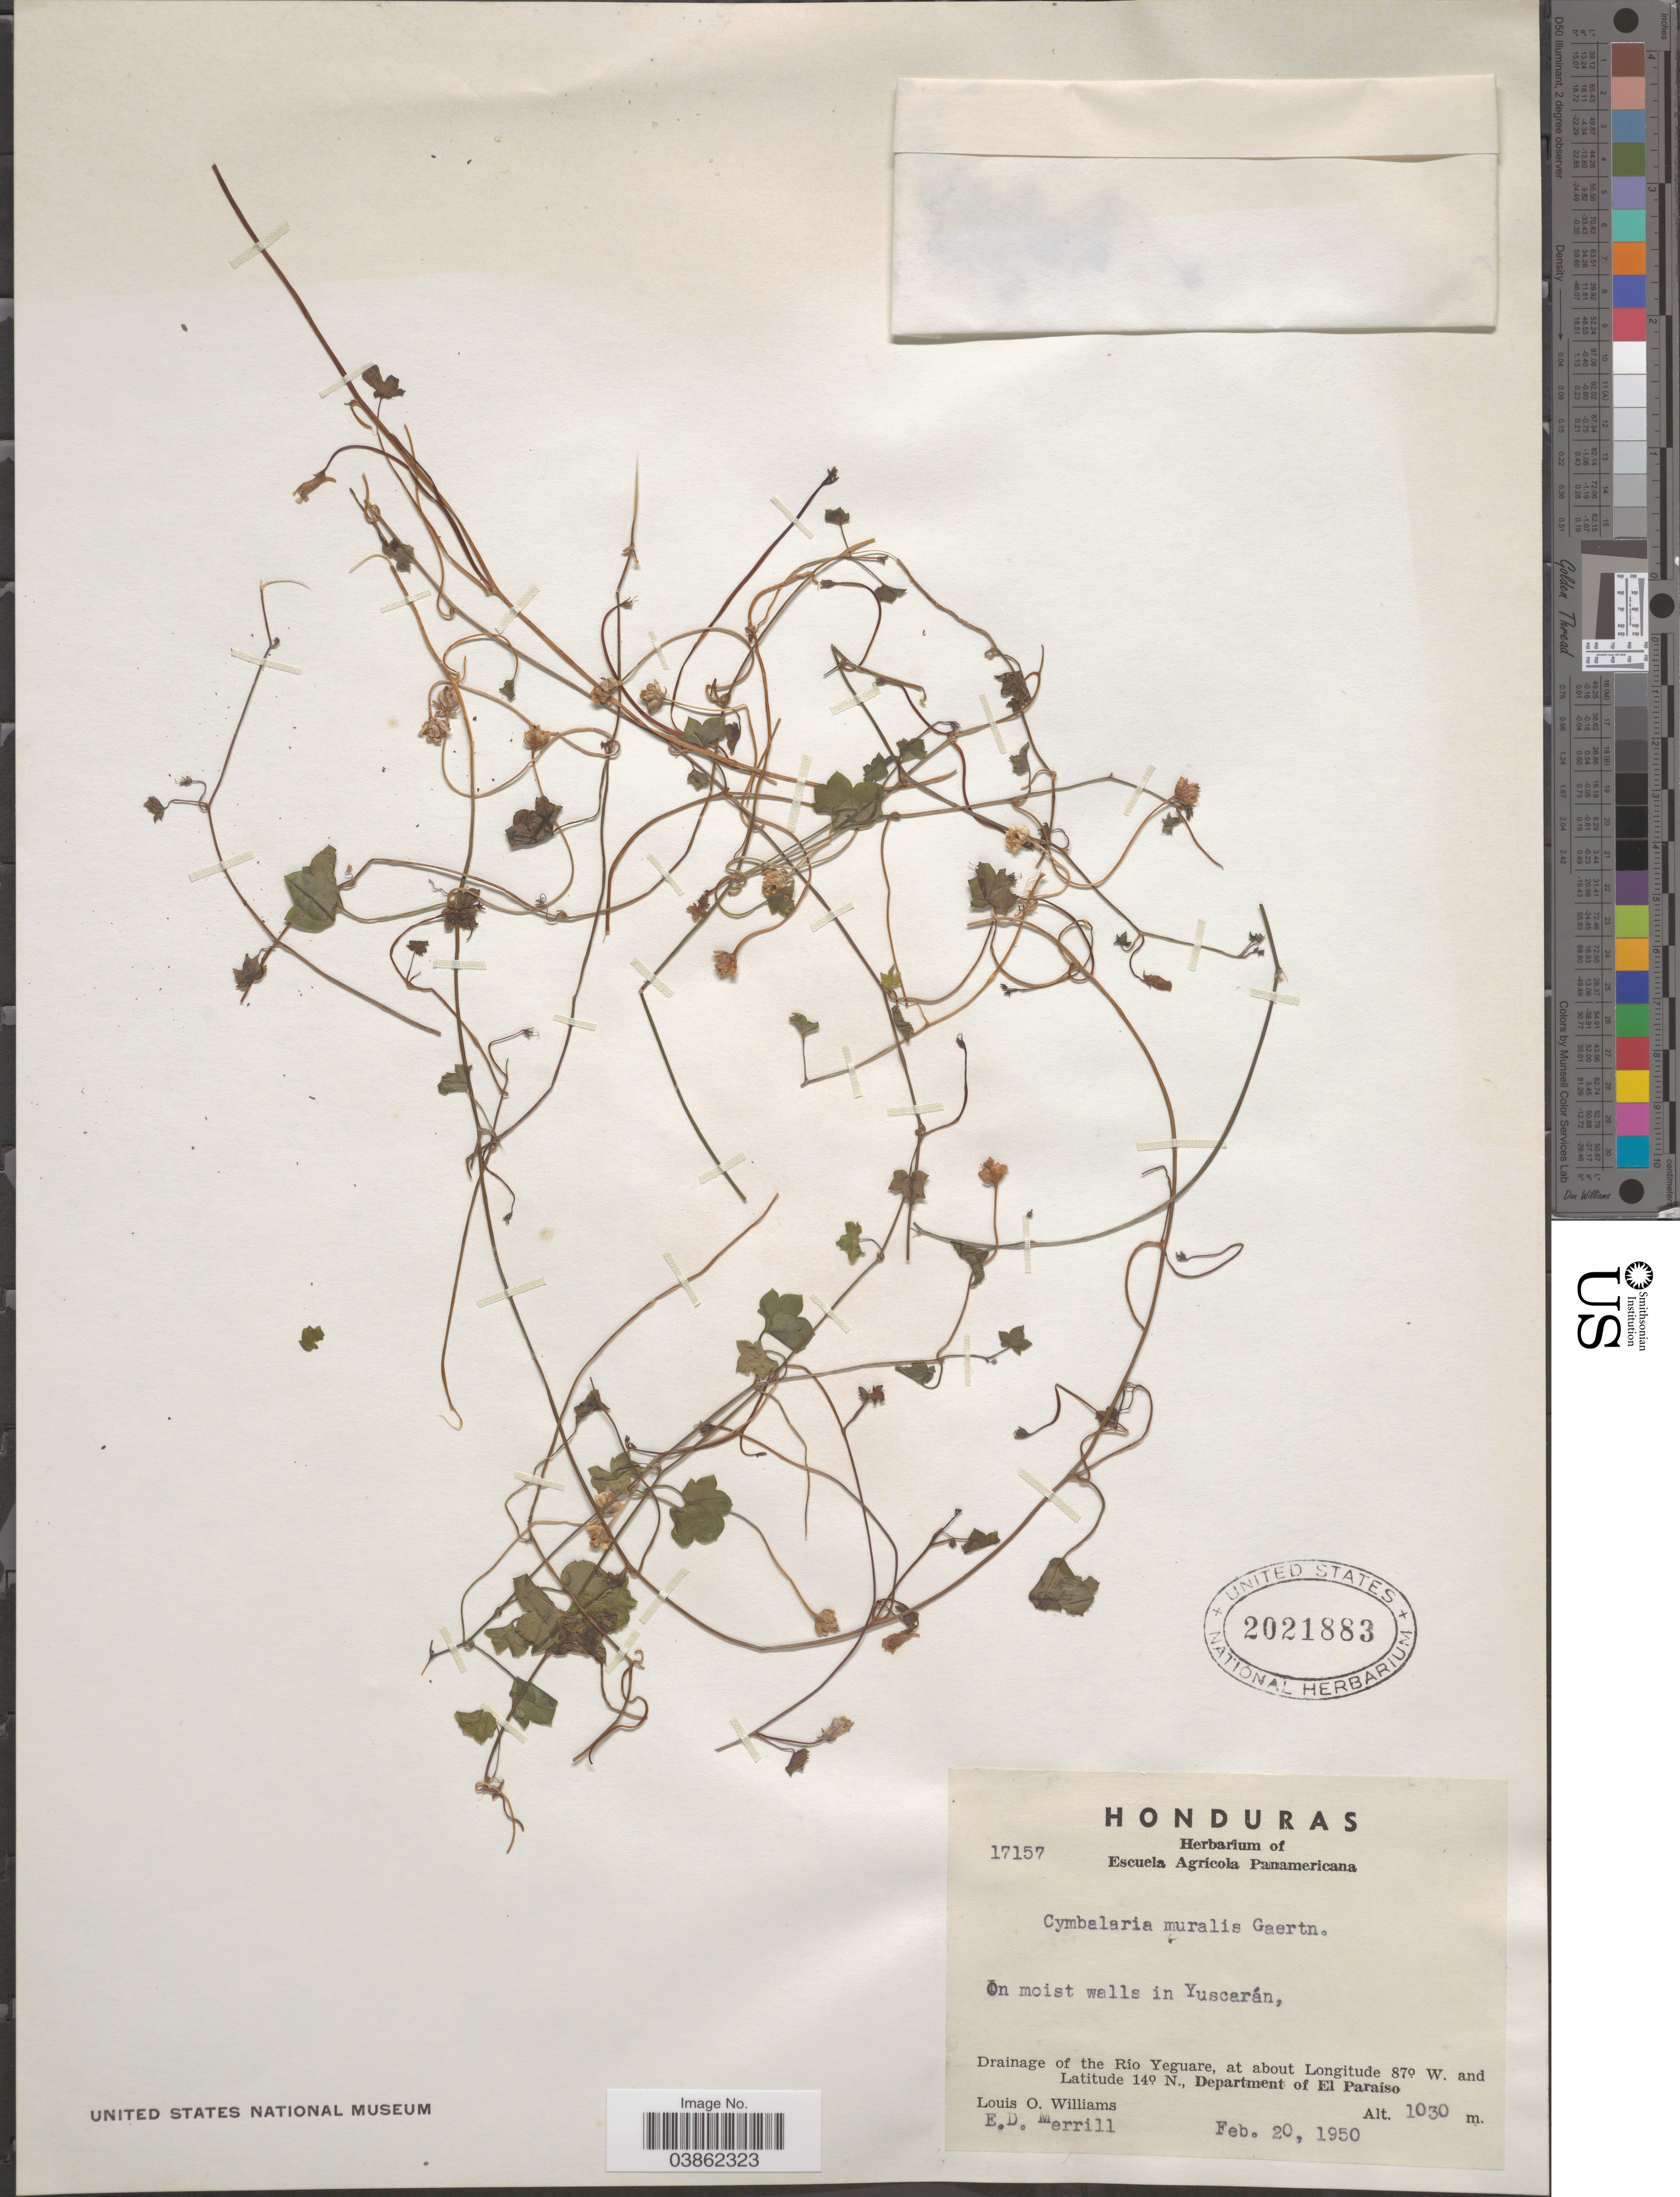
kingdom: Plantae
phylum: Tracheophyta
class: Magnoliopsida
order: Lamiales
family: Plantaginaceae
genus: Cymbalaria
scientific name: Cymbalaria muralis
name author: Gaertn. et al.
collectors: L. O. Williams & E. D. Merrill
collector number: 17157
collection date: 1950-02-20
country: Honduras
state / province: El Paraiso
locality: On moist walls in Yuscarán. Drainage of the Río Yeguare, Department of El Paraiso.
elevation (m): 1030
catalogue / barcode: US 2021883